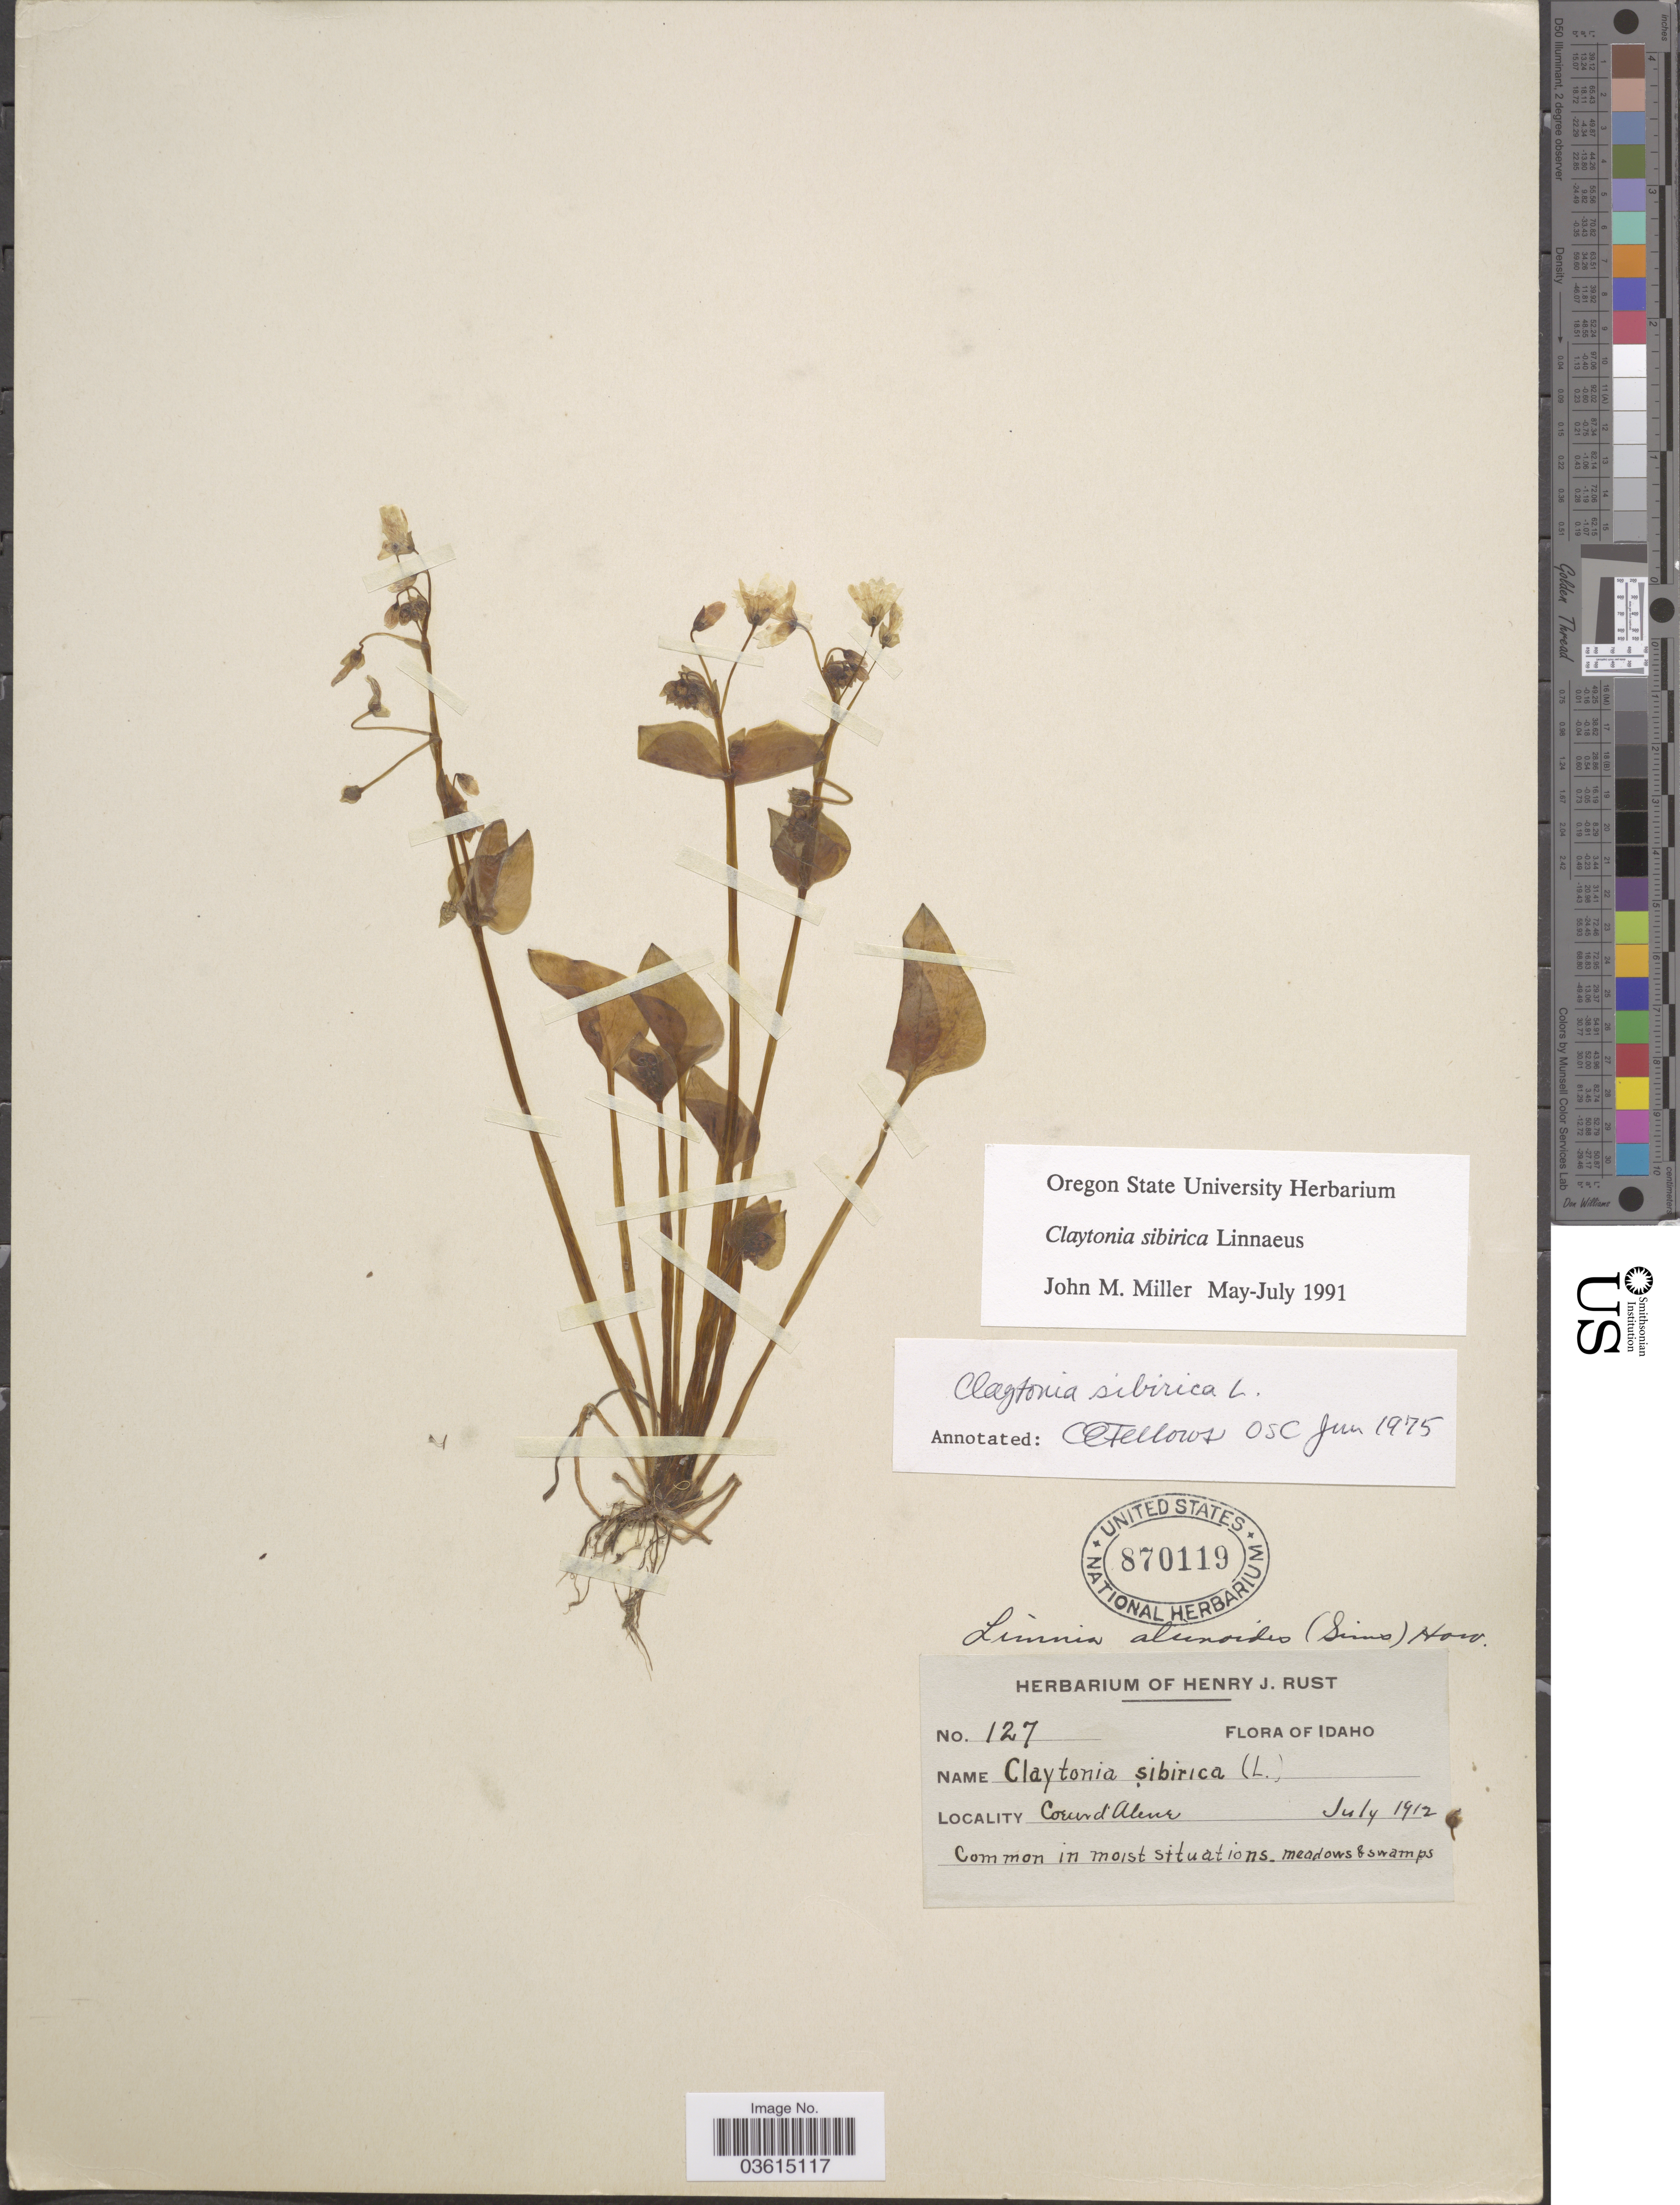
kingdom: Plantae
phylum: Tracheophyta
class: Magnoliopsida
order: Caryophyllales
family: Montiaceae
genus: Claytonia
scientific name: Claytonia sibirica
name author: L.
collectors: ex herb. Henry J. Rust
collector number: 127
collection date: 1912-07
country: United States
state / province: Idaho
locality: Coeur d'Alene.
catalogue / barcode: US 870119